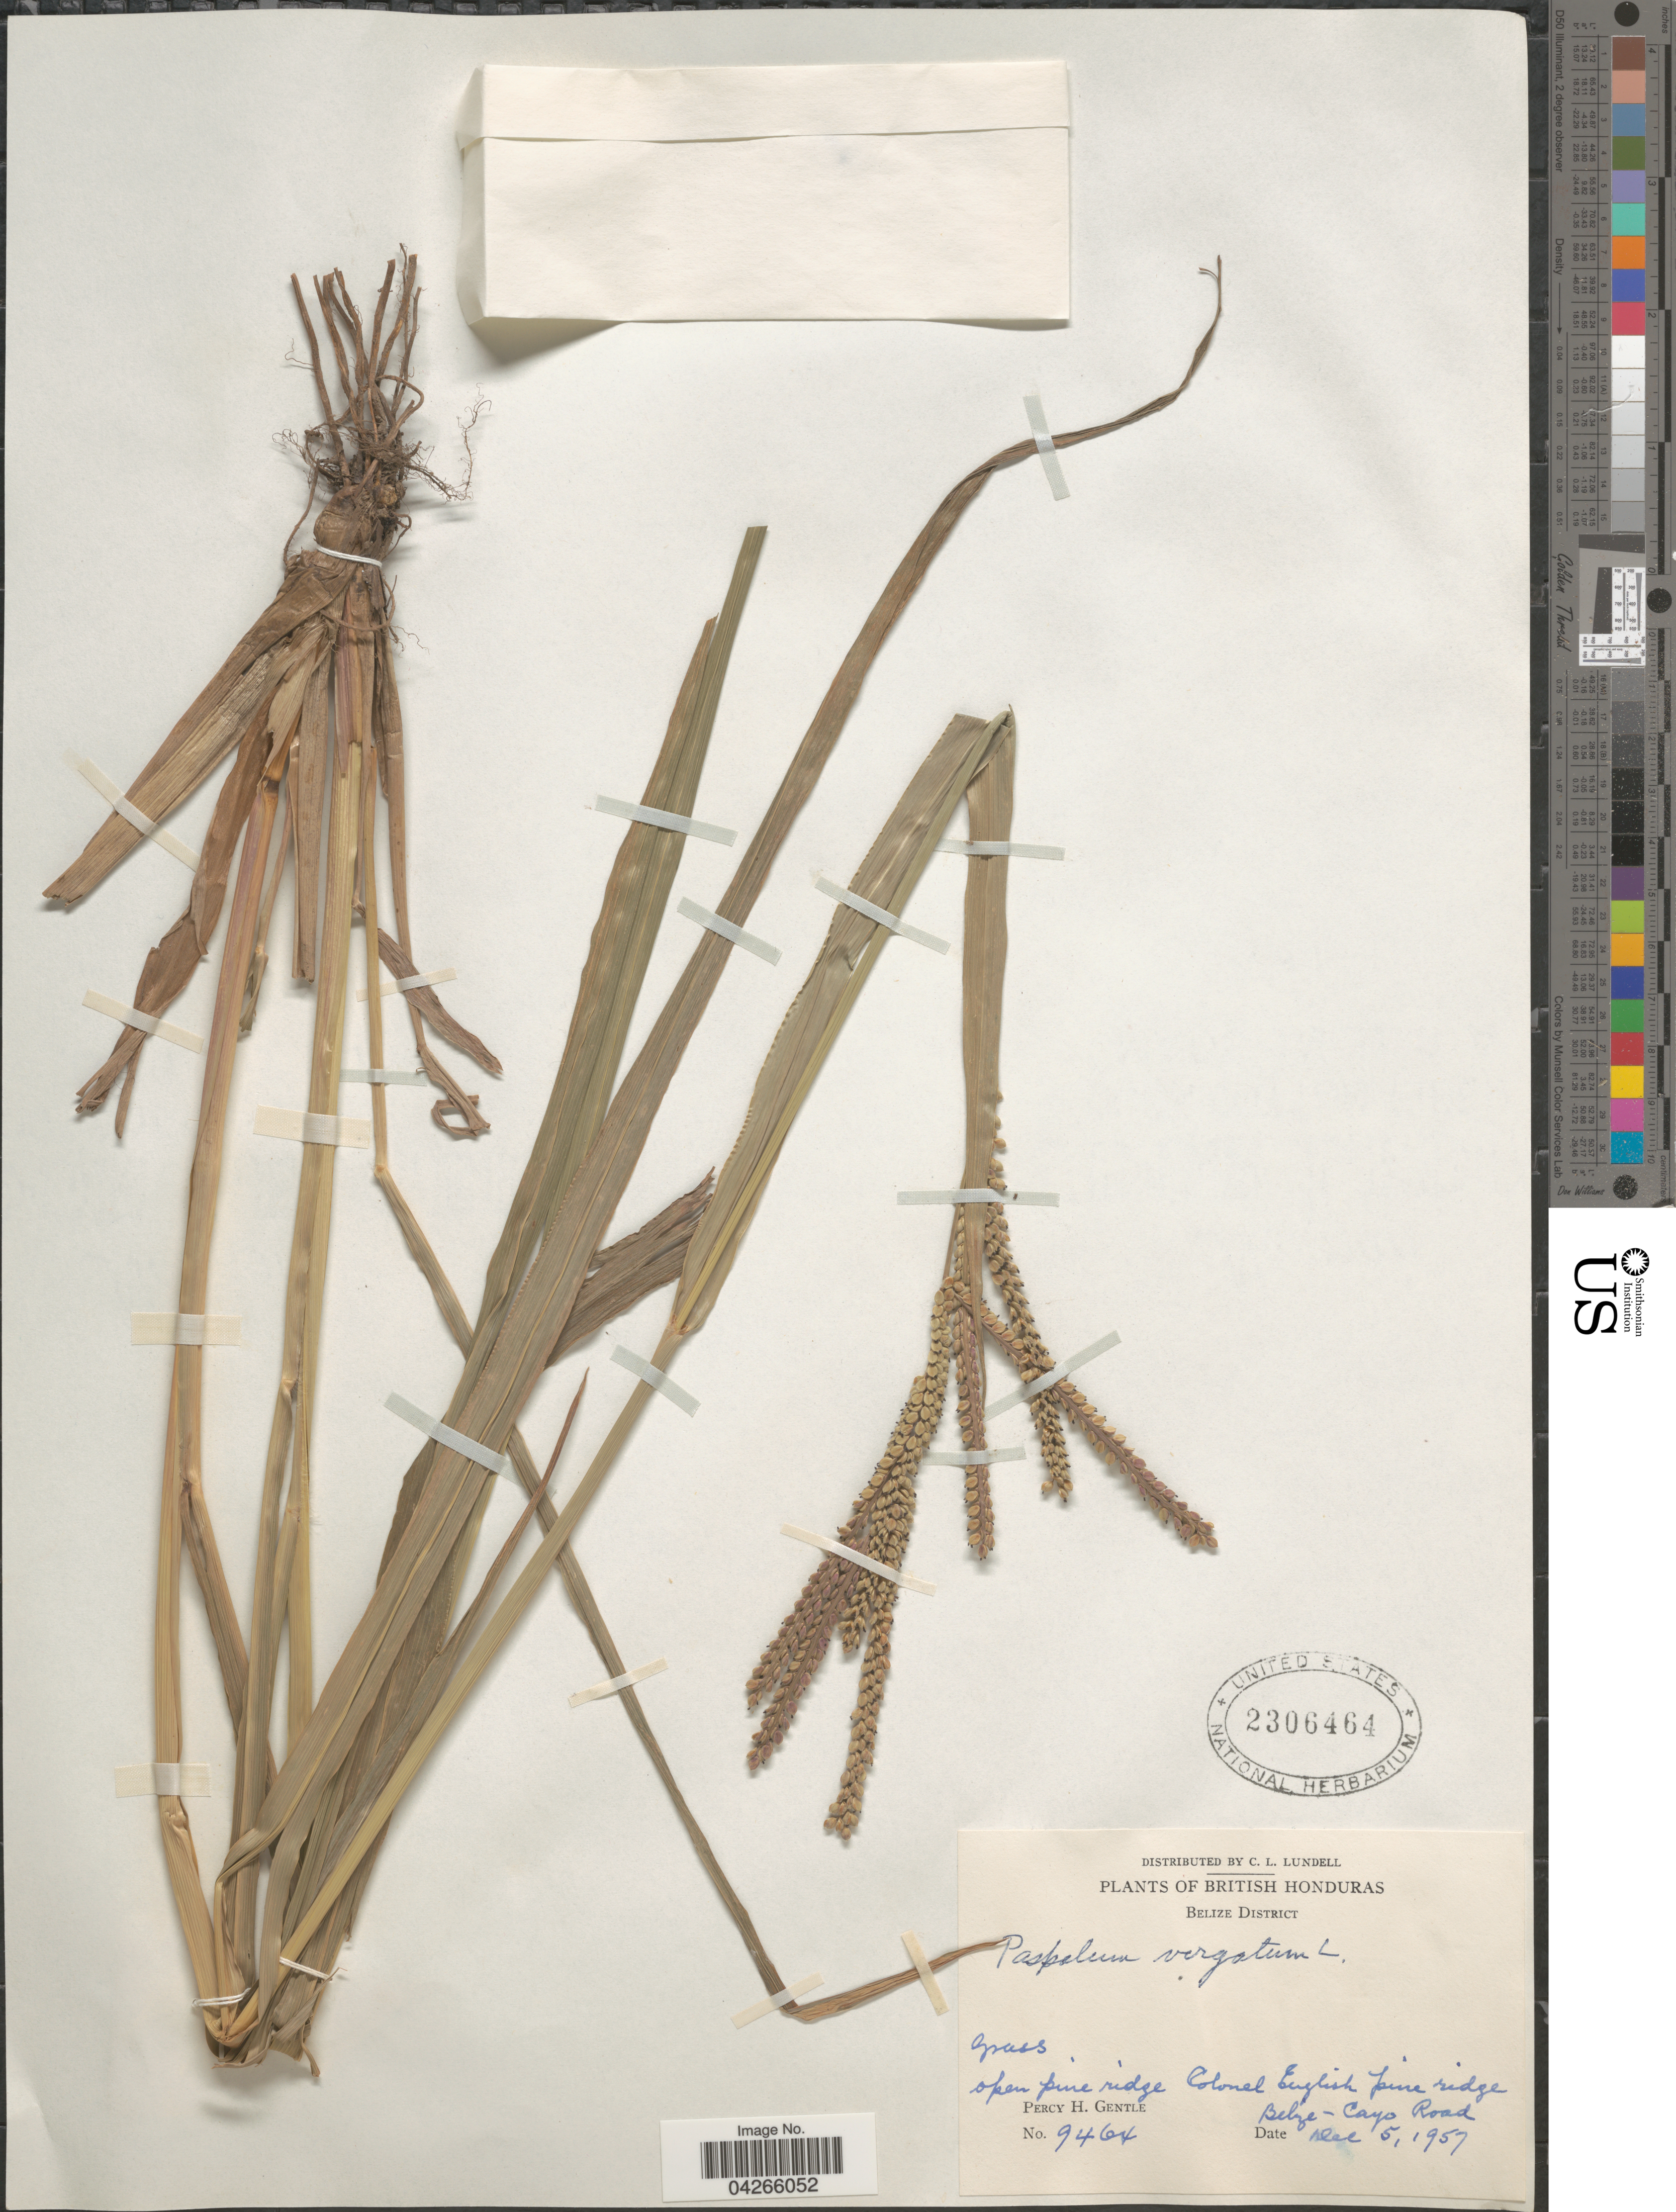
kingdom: Plantae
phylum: Tracheophyta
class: Liliopsida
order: Poales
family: Poaceae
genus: Paspalum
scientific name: Paspalum virgatum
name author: L.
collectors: P. H. Gentle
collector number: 9464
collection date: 1957-12-05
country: Belize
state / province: Belize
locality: British Honduras. Belize District. Open pine ridge Colonel English pine ridge. Belize-Cayo Road.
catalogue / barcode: US 2306464